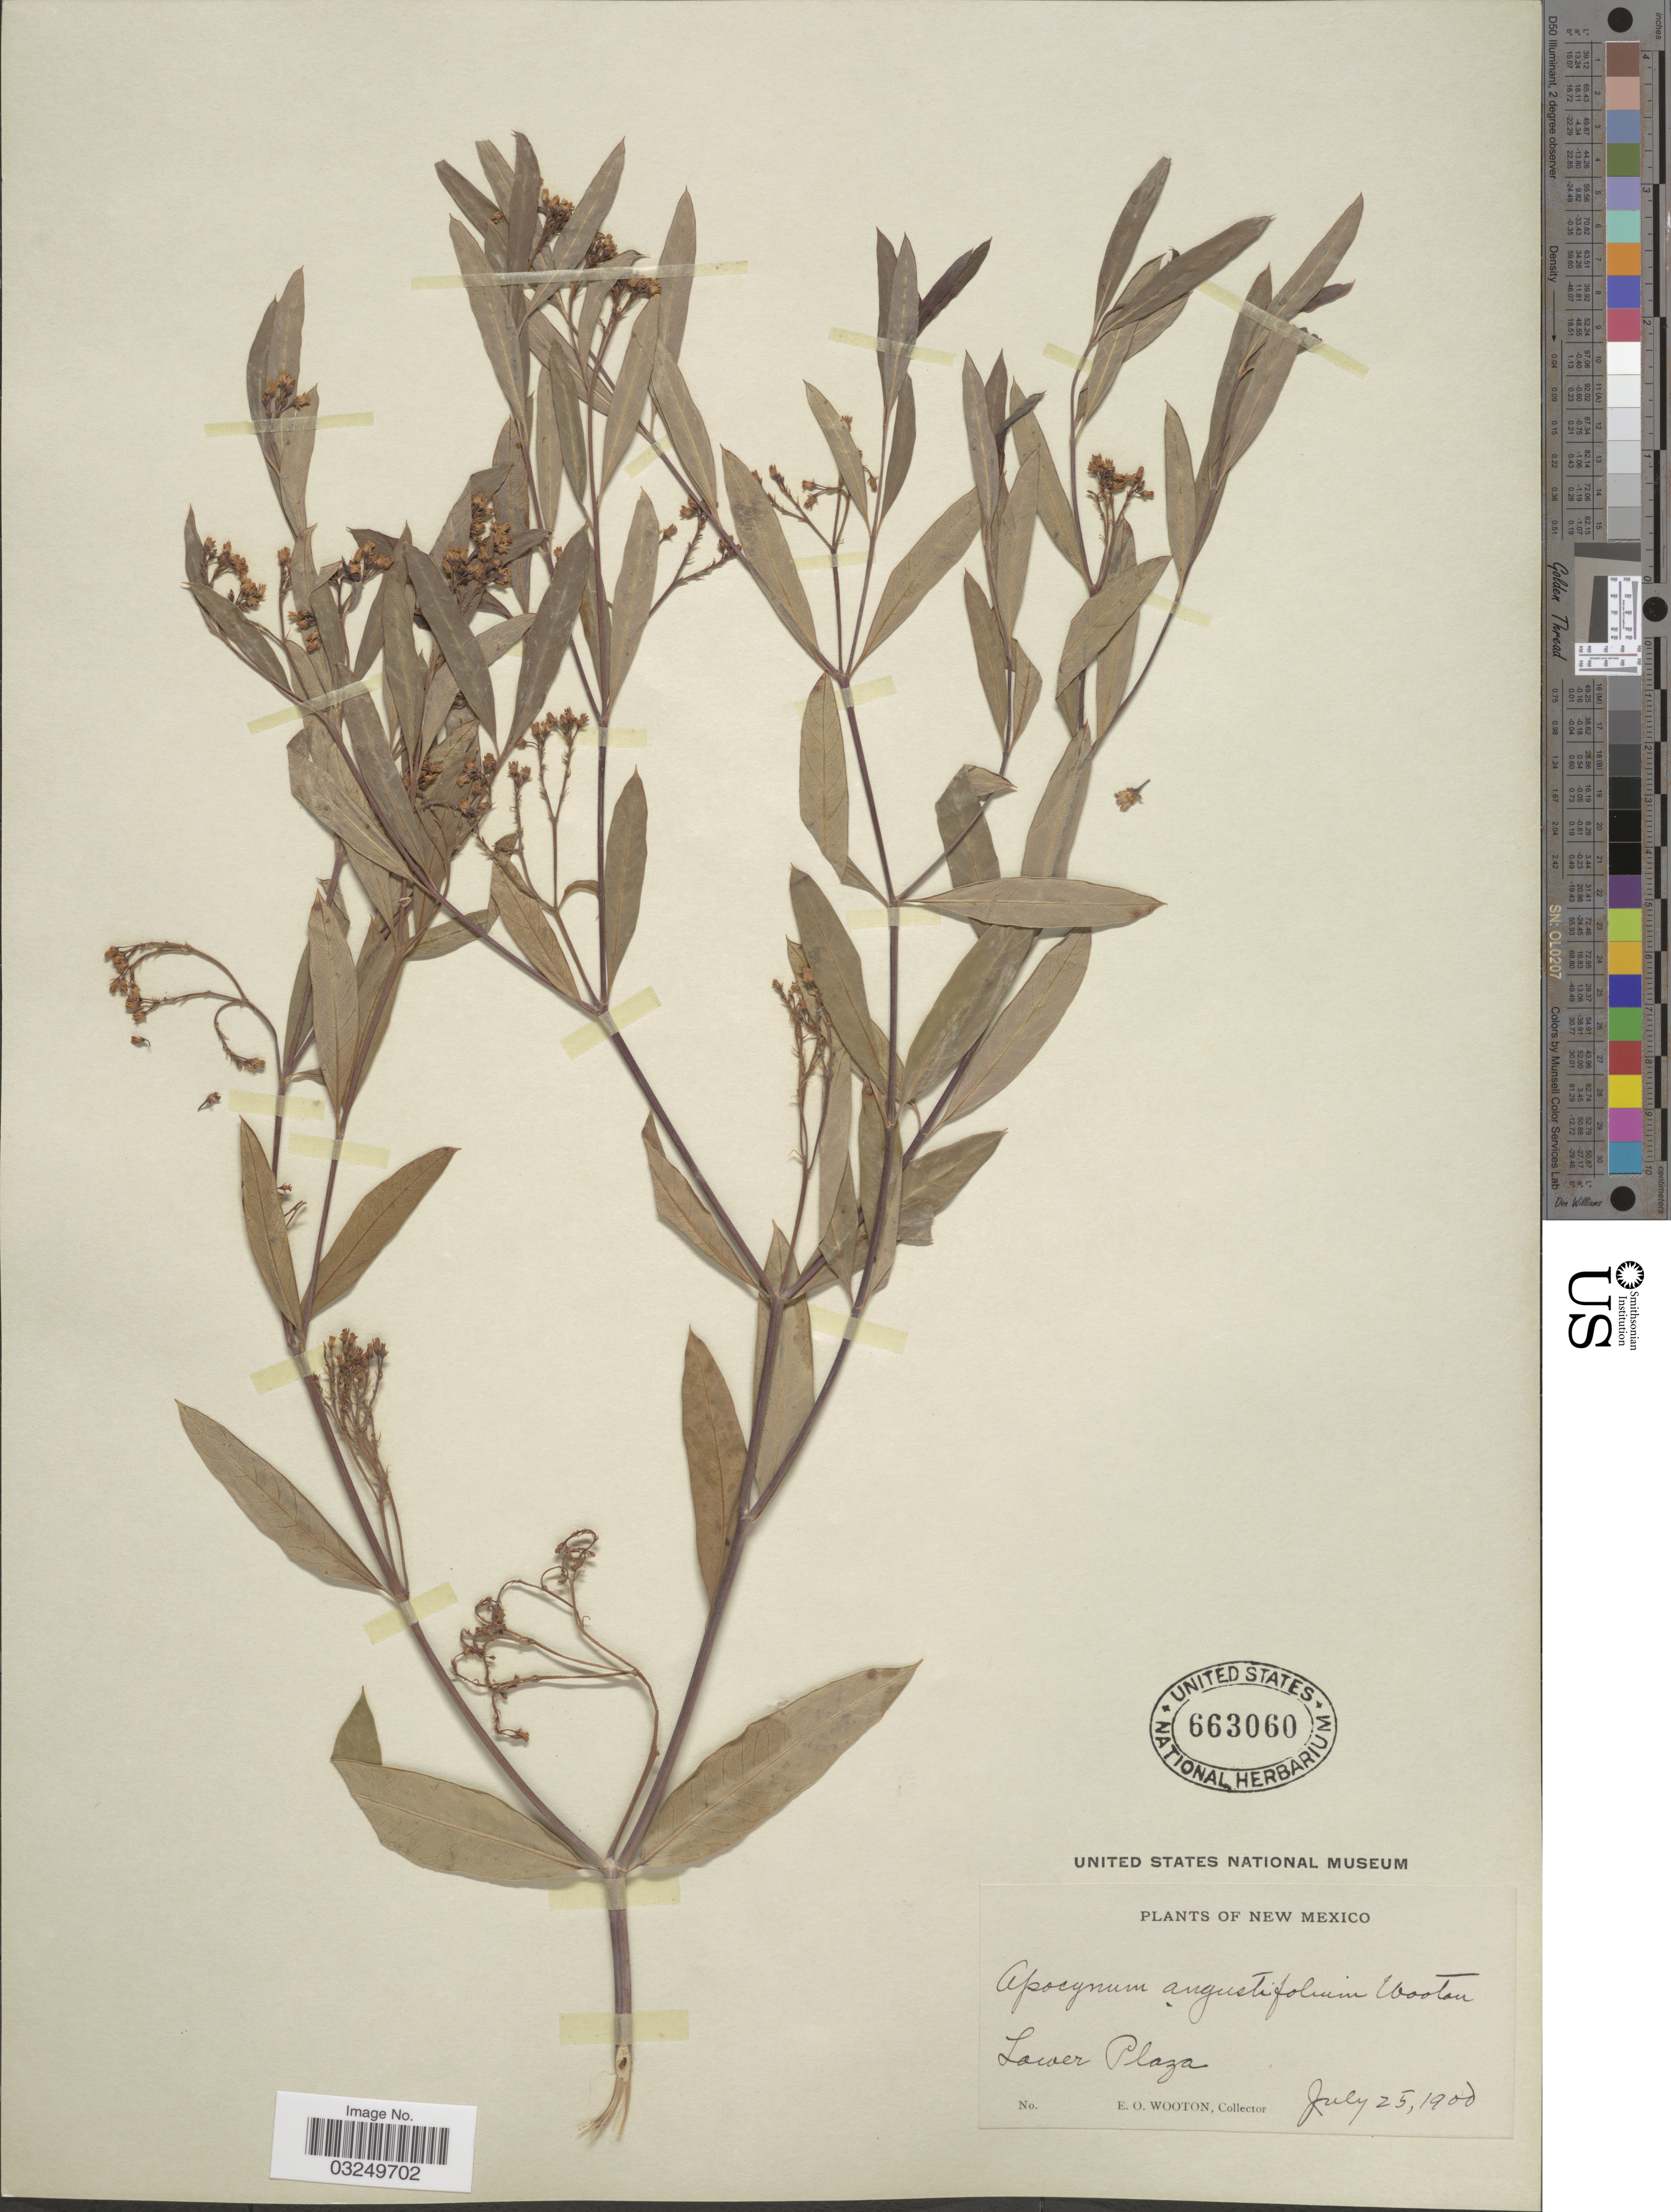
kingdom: Plantae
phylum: Tracheophyta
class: Magnoliopsida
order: Gentianales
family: Apocynaceae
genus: Apocynum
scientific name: Apocynum angustifolium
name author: Wooton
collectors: E. O. Wooton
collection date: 1900-07-25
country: United States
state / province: New Mexico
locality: Lower Plaza.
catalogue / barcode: US 663060